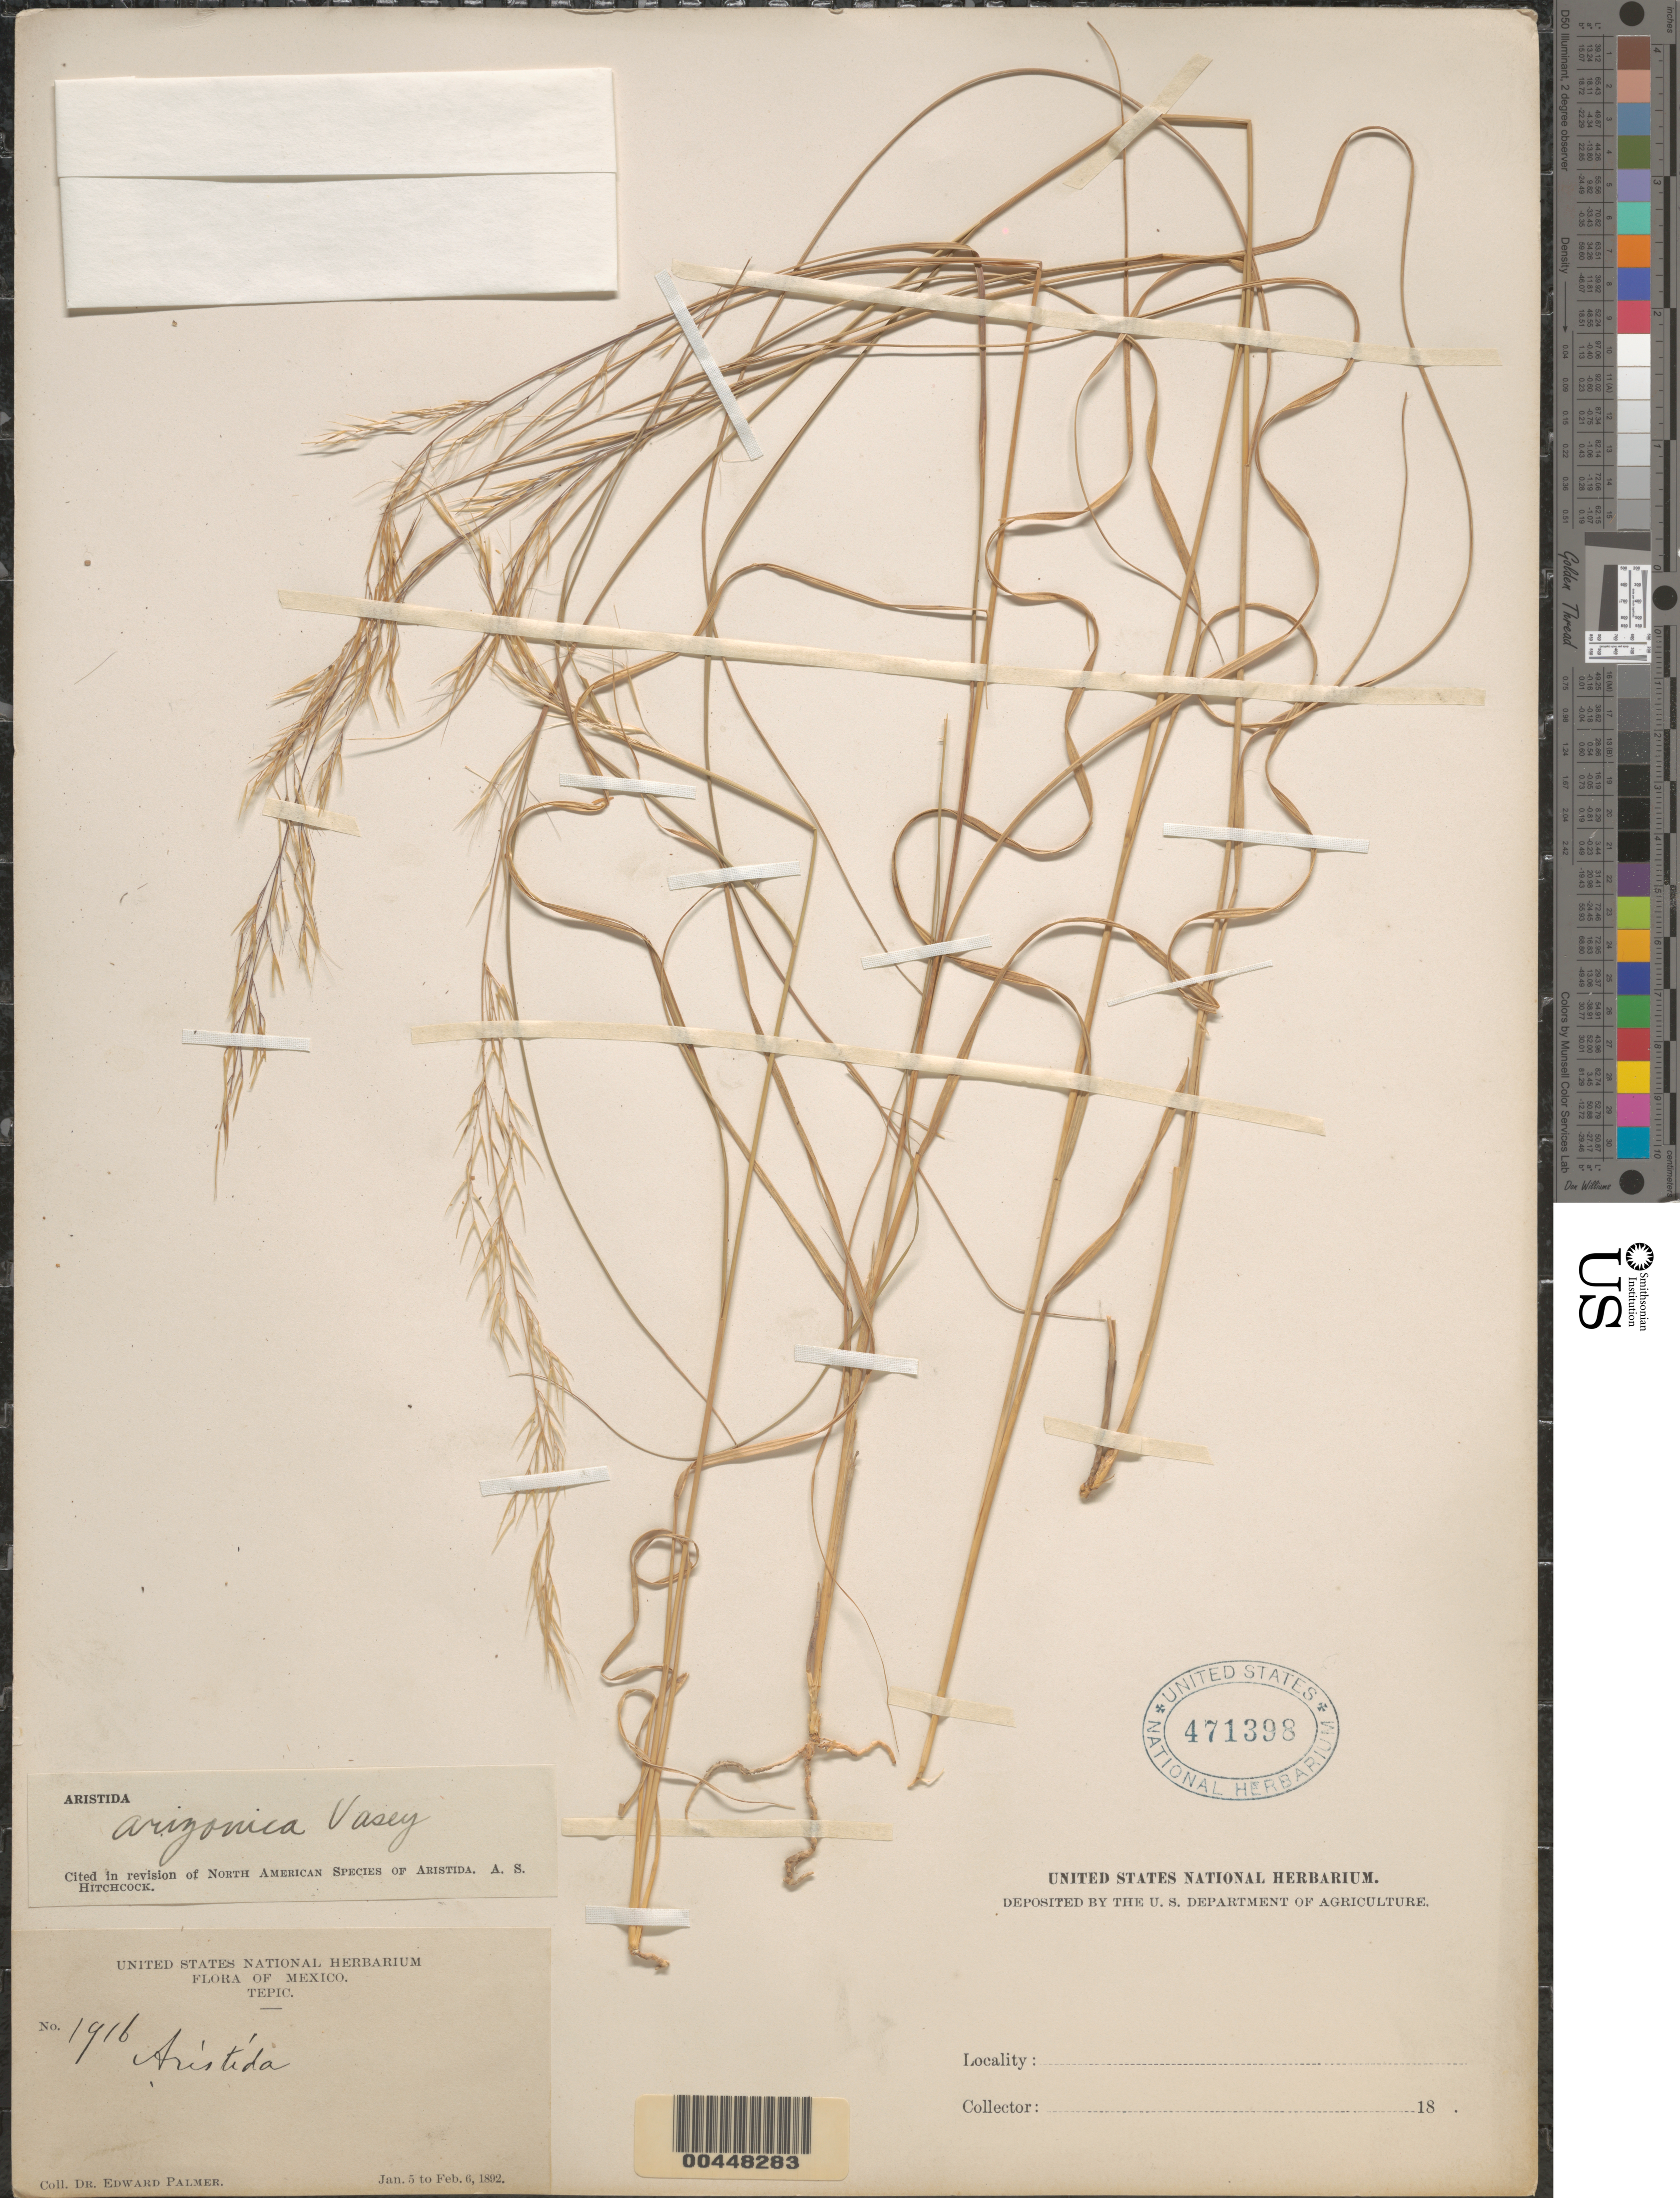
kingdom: Plantae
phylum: Tracheophyta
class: Liliopsida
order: Poales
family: Poaceae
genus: Aristida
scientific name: Aristida arizonica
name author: Vasey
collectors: E. Palmer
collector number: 1916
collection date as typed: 5 Jan 1892 to 6 Feb 1892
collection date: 1892-01-05/1892-02-06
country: Mexico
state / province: Nayarit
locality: Tepic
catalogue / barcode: US 471398